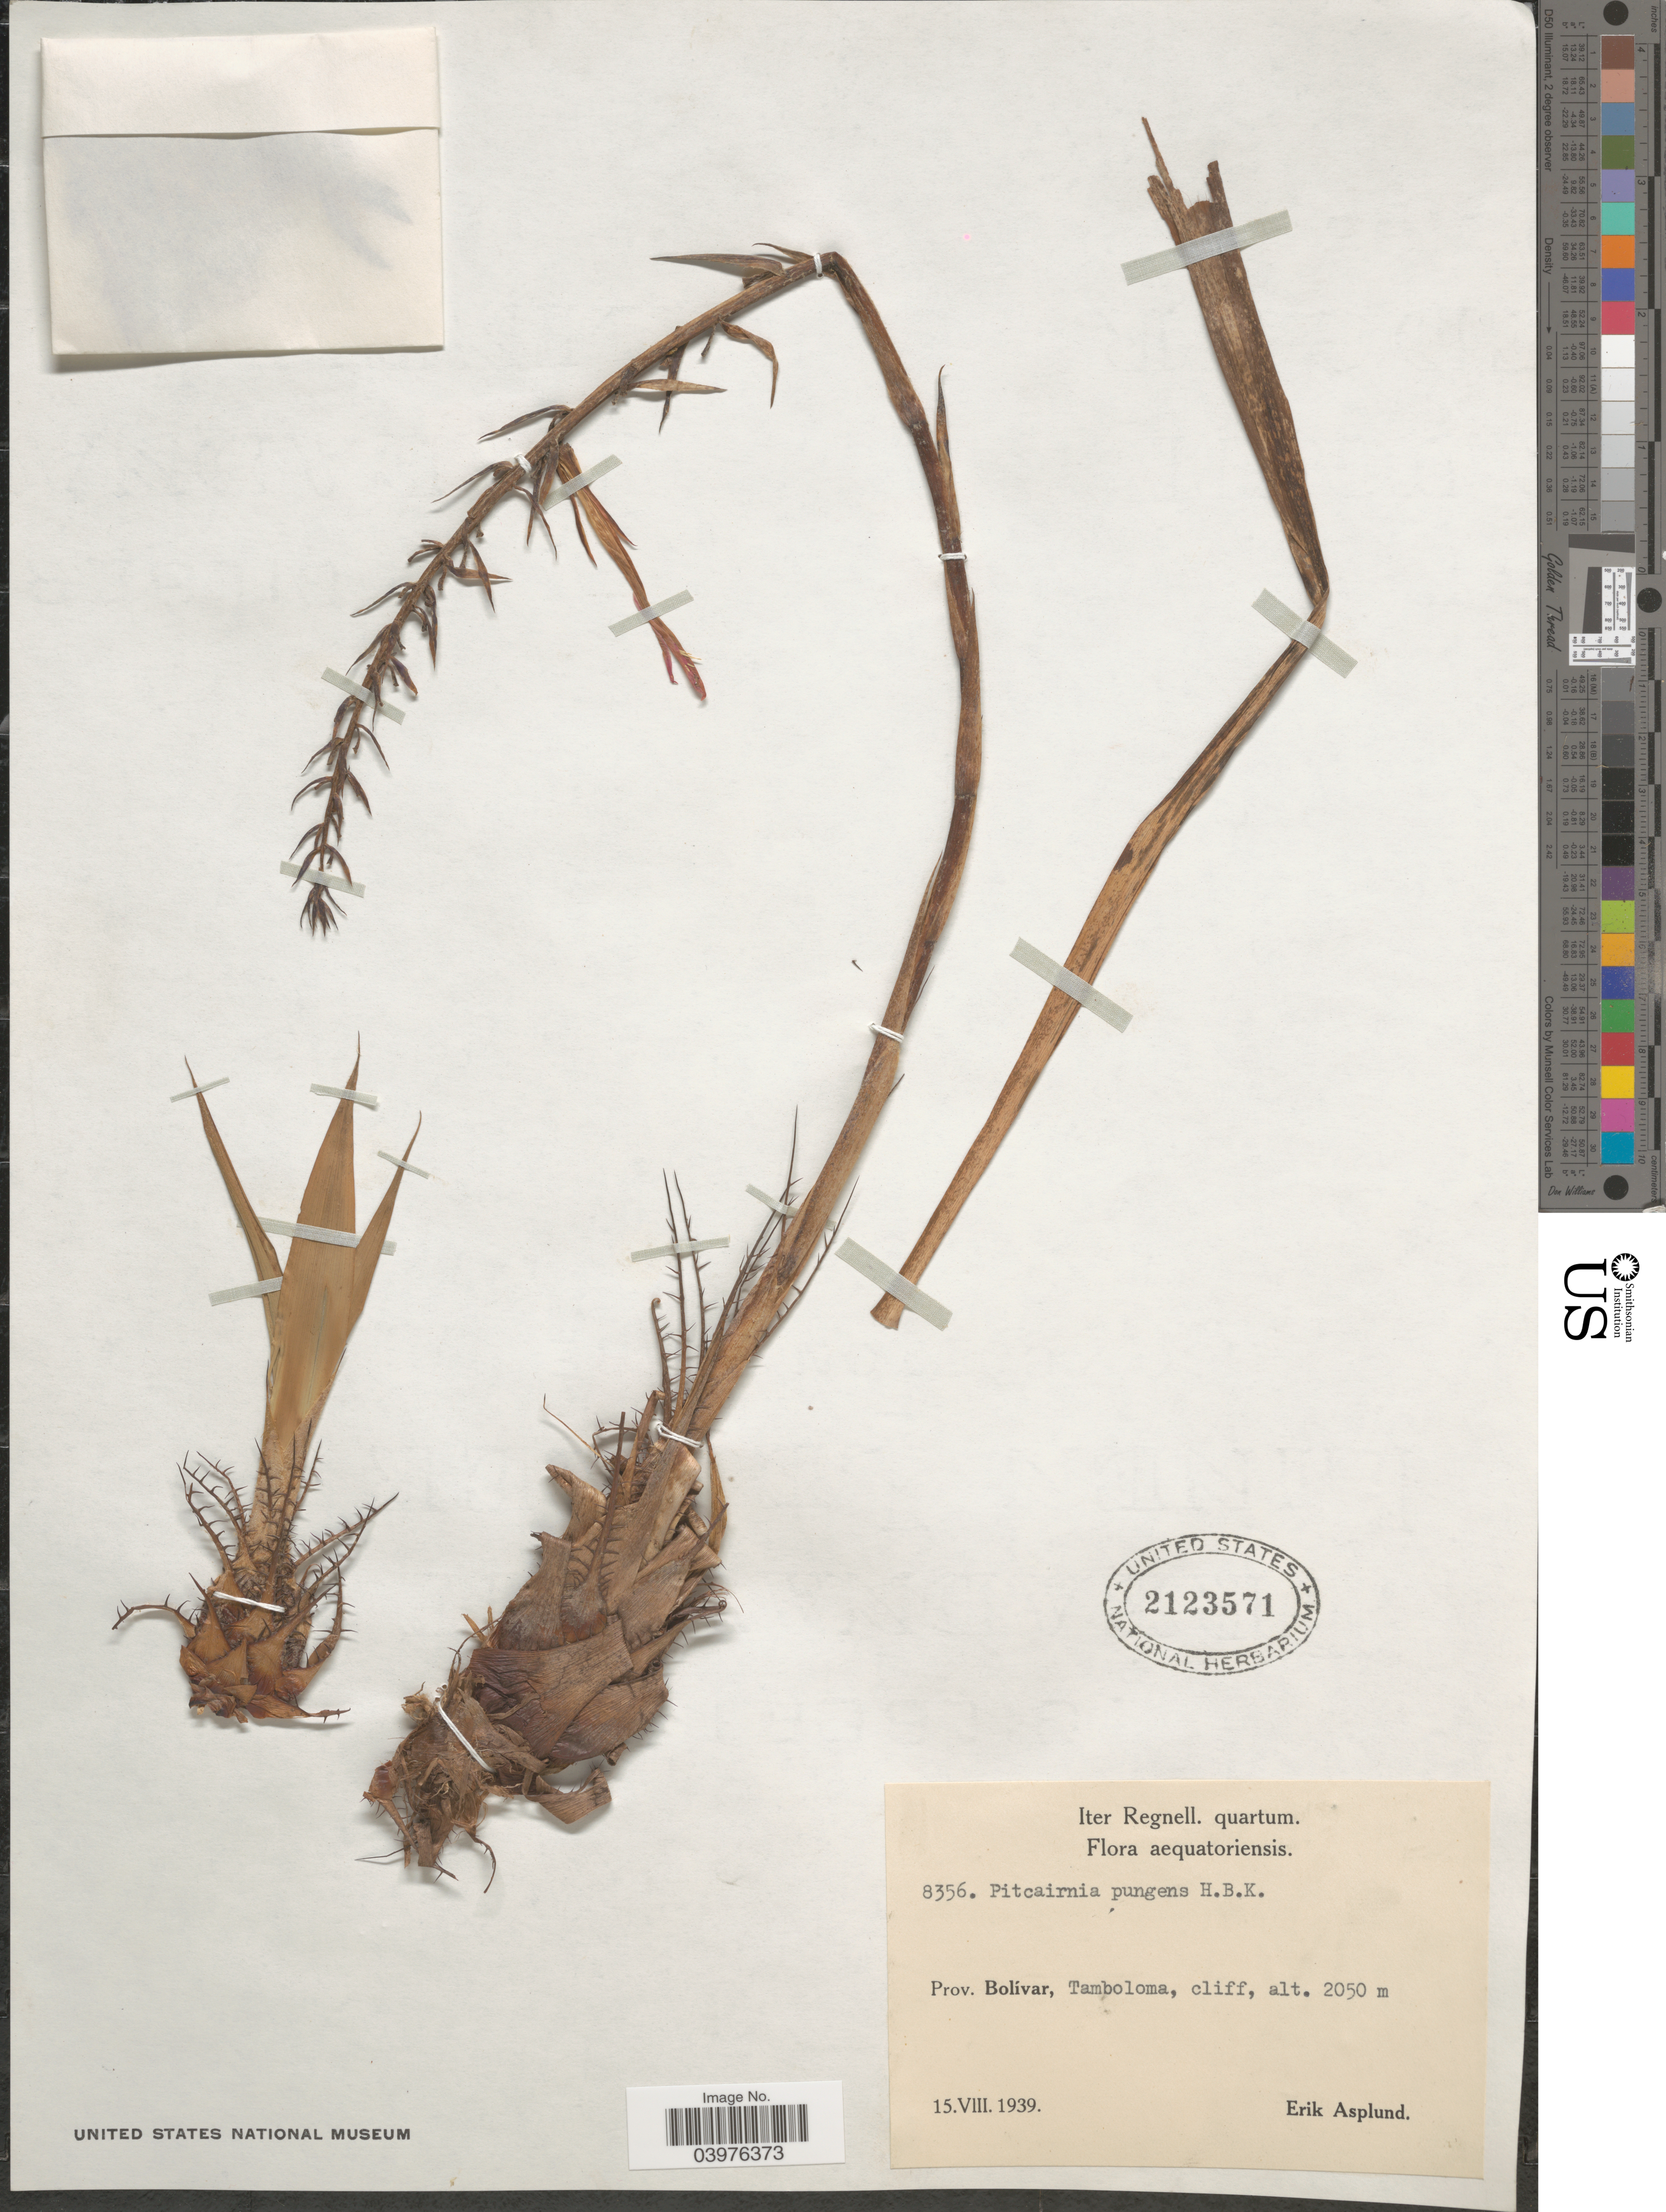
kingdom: Plantae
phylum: Tracheophyta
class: Liliopsida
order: Poales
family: Bromeliaceae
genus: Pitcairnia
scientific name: Pitcairnia pungens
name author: Kunth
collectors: E. Asplund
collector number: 8356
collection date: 1939-08-15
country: Ecuador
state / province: Bolívar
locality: Tamboloma.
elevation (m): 2050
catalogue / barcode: US 2123571